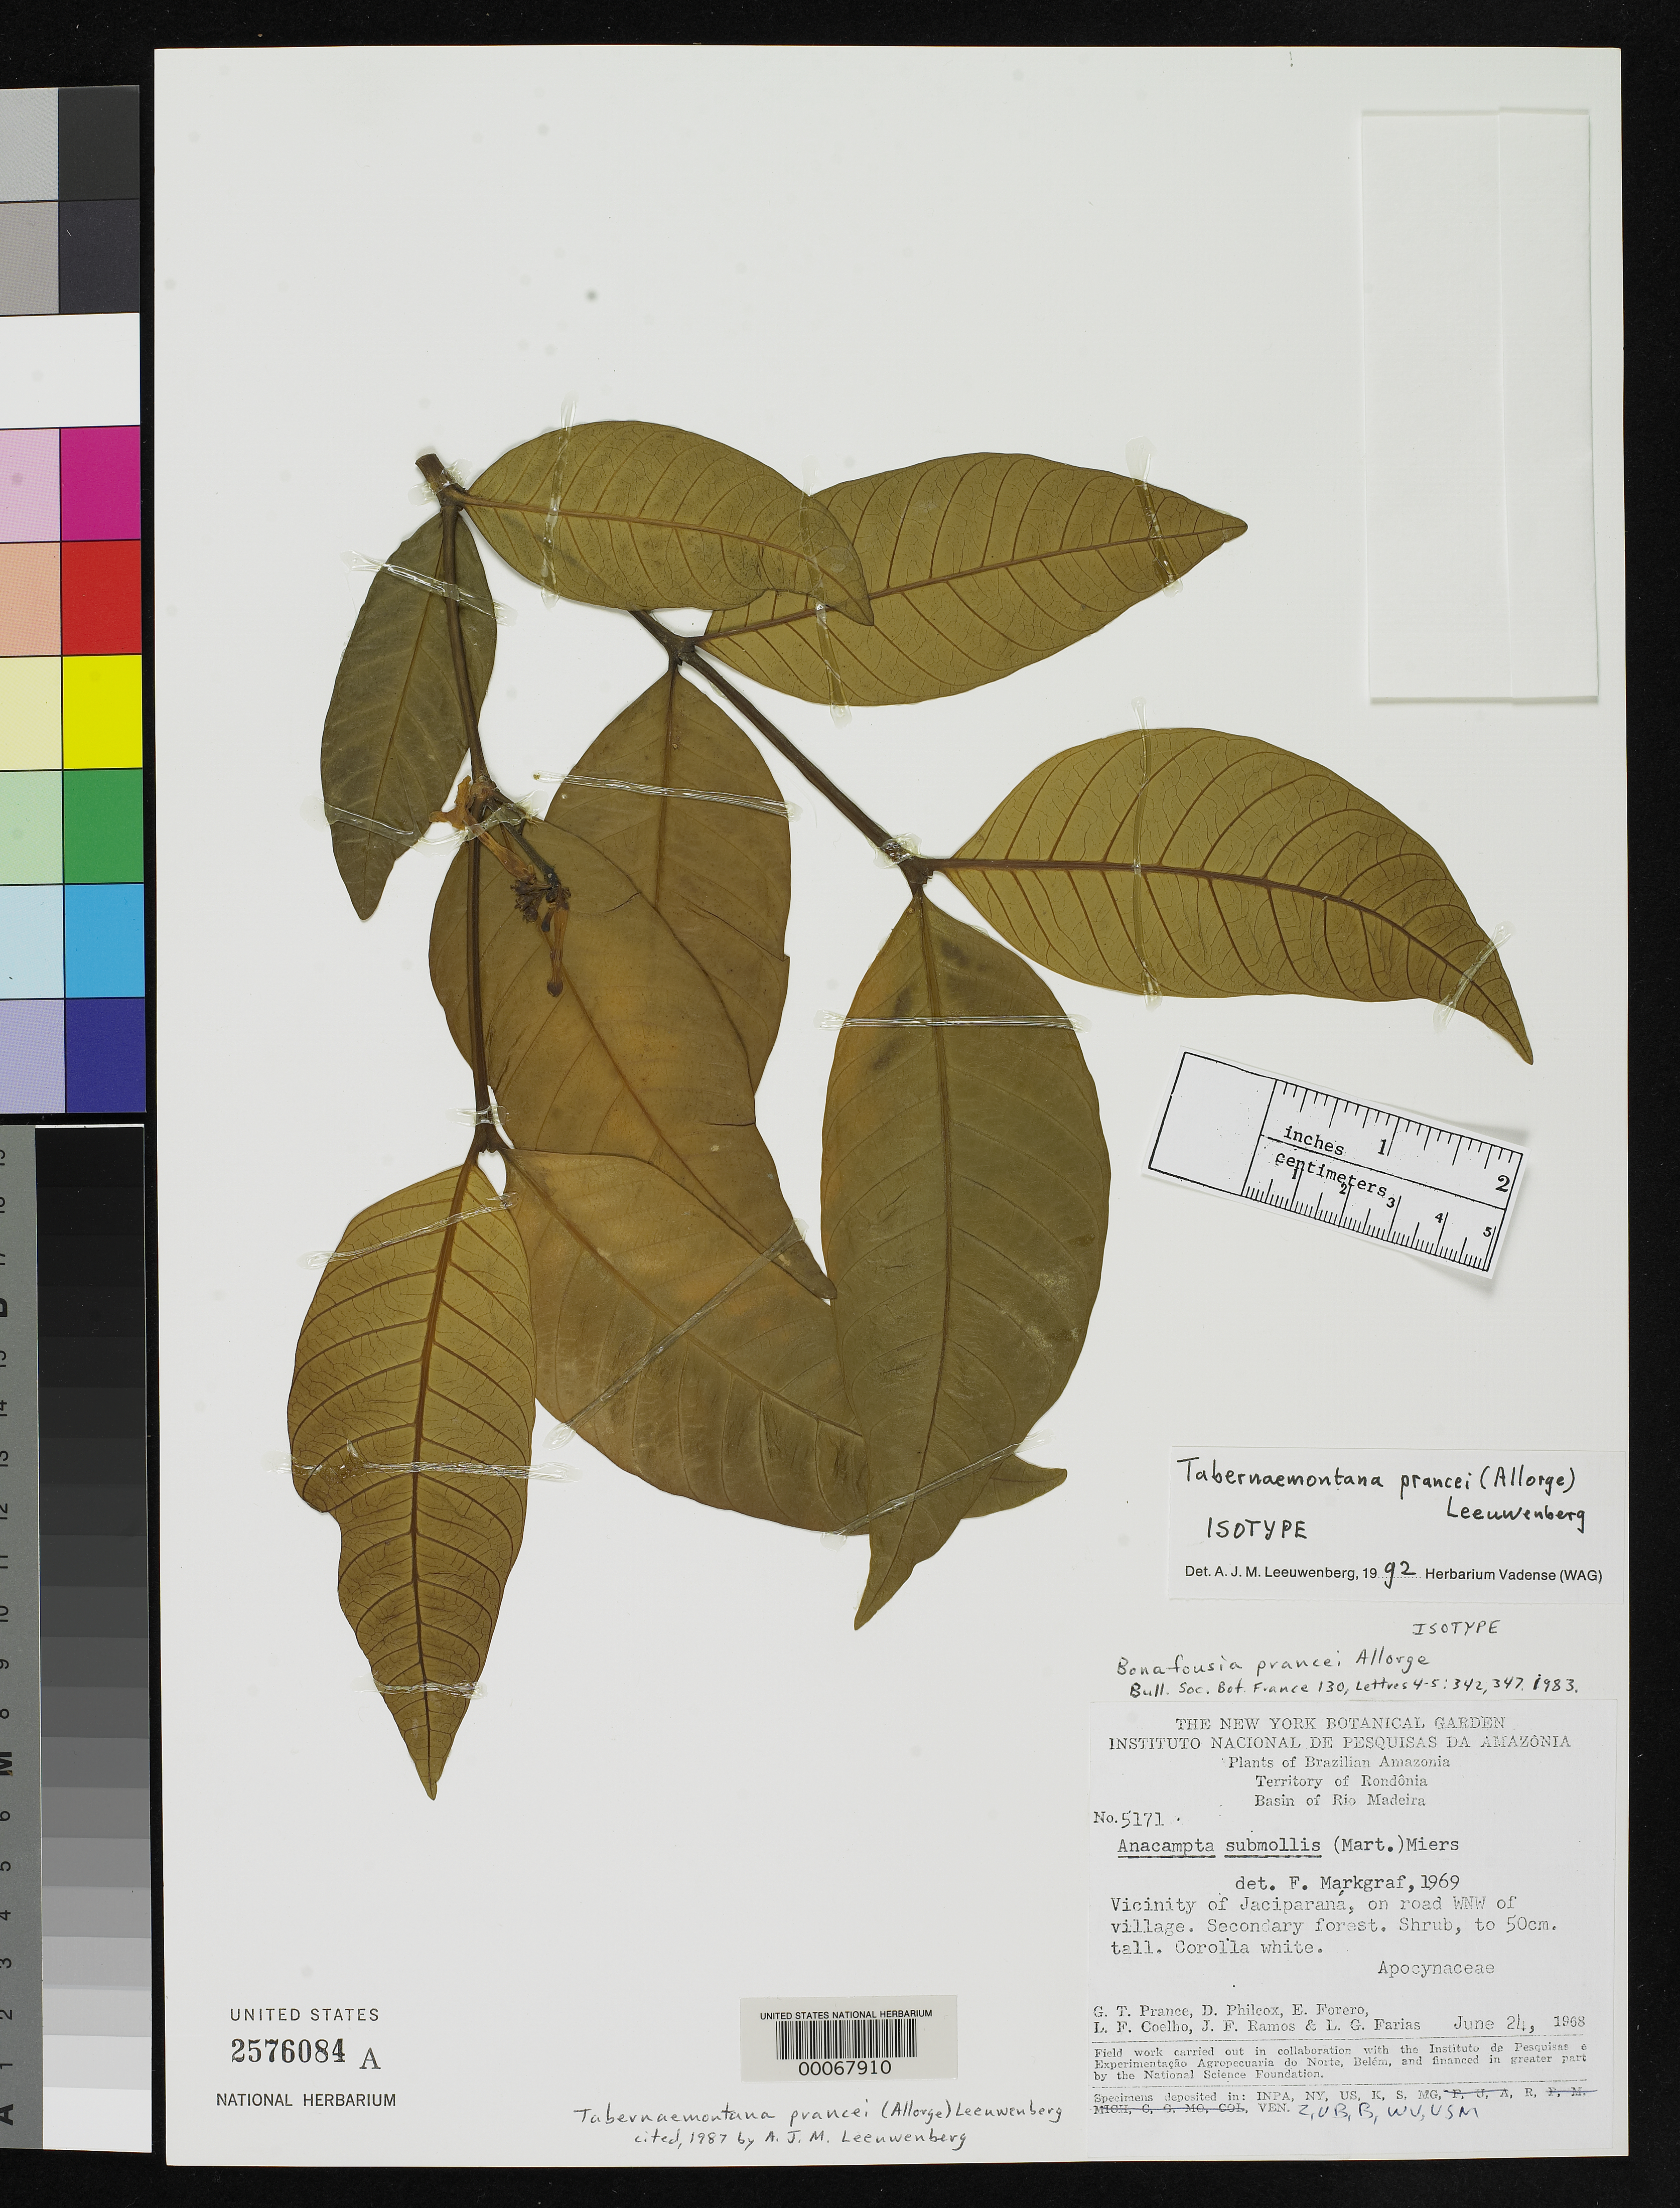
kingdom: Plantae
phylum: Tracheophyta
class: Magnoliopsida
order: Gentianales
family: Apocynaceae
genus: Bonafousia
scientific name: Bonafousia prancei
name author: L. Allorge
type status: Isotype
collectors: G. T. Prance, D. Philcox, E. Forero, L. F. Coelho, J. F. Ramos & L. G. Farias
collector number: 5171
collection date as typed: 24 Jun 1968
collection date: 1968-06-24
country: Brazil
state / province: Amazonas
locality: Vicinity of Jaciparana, on road WNW of village.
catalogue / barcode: US 2576084